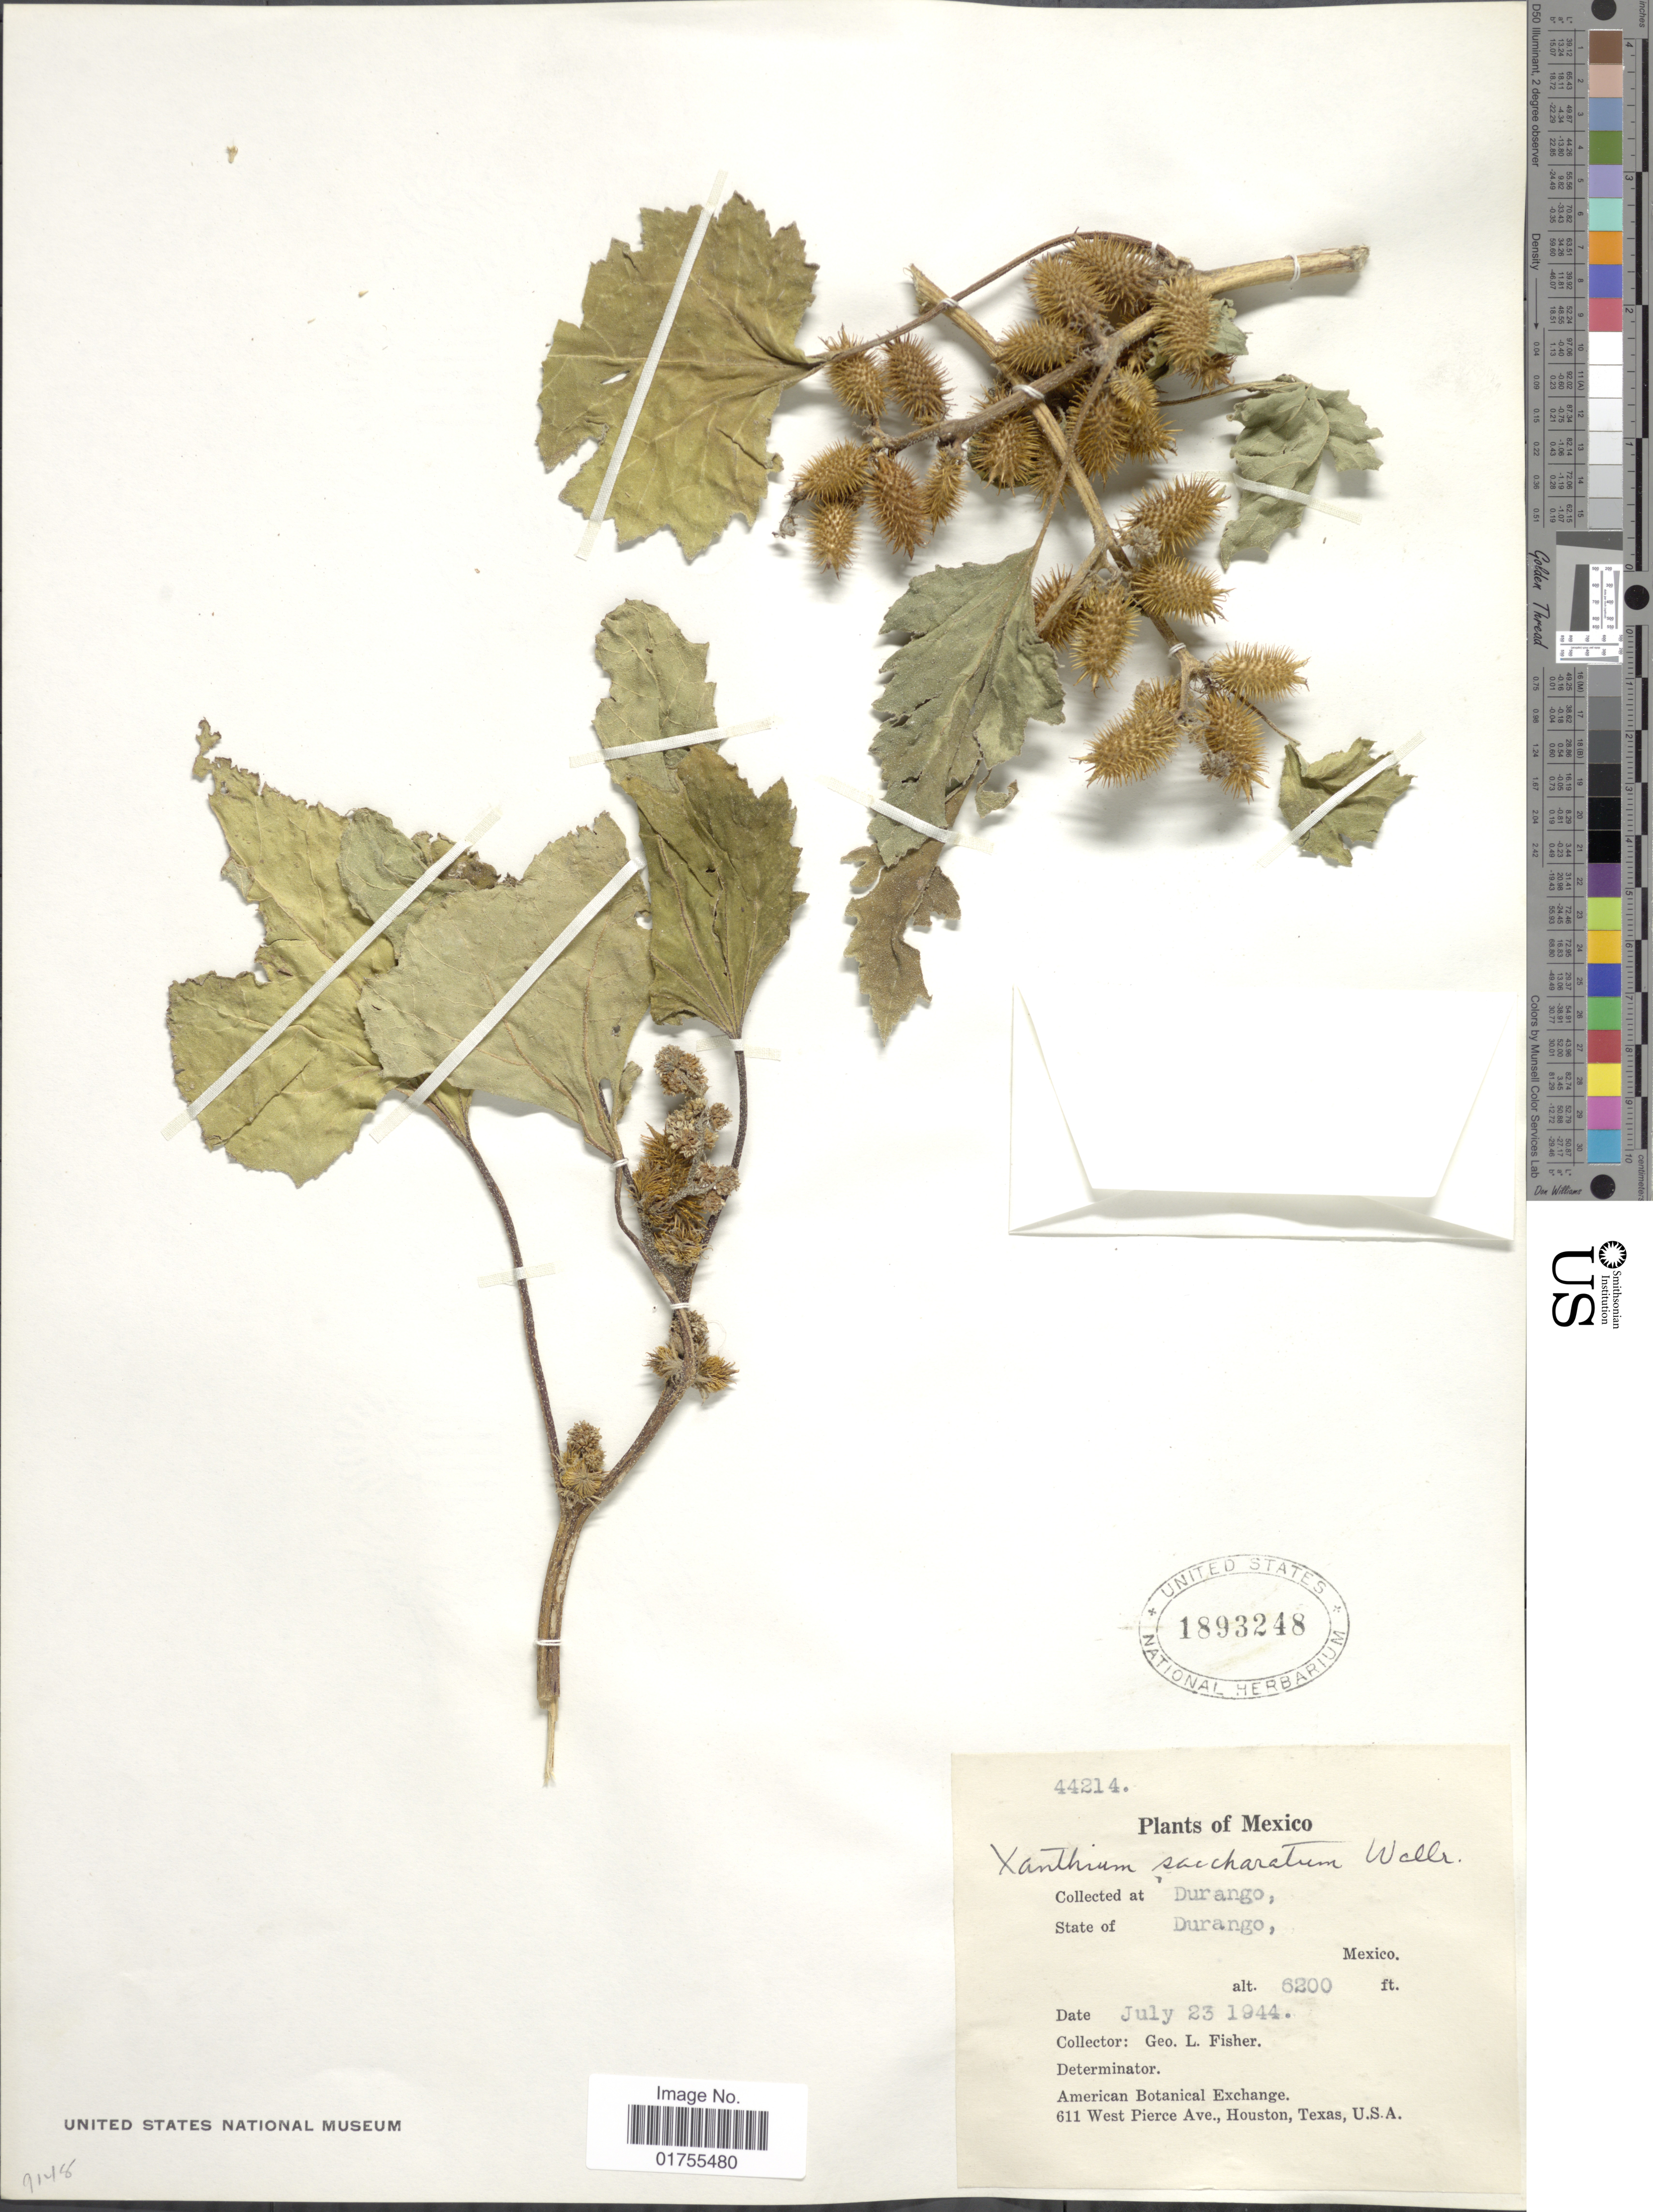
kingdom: Plantae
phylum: Tracheophyta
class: Magnoliopsida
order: Asterales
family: Asteraceae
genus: Xanthium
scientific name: Xanthium strumarium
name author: L.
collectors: G. L. Fisher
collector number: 44214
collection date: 1944-07-23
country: Mexico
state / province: Durango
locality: State of Durango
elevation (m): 1890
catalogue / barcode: US 1893248